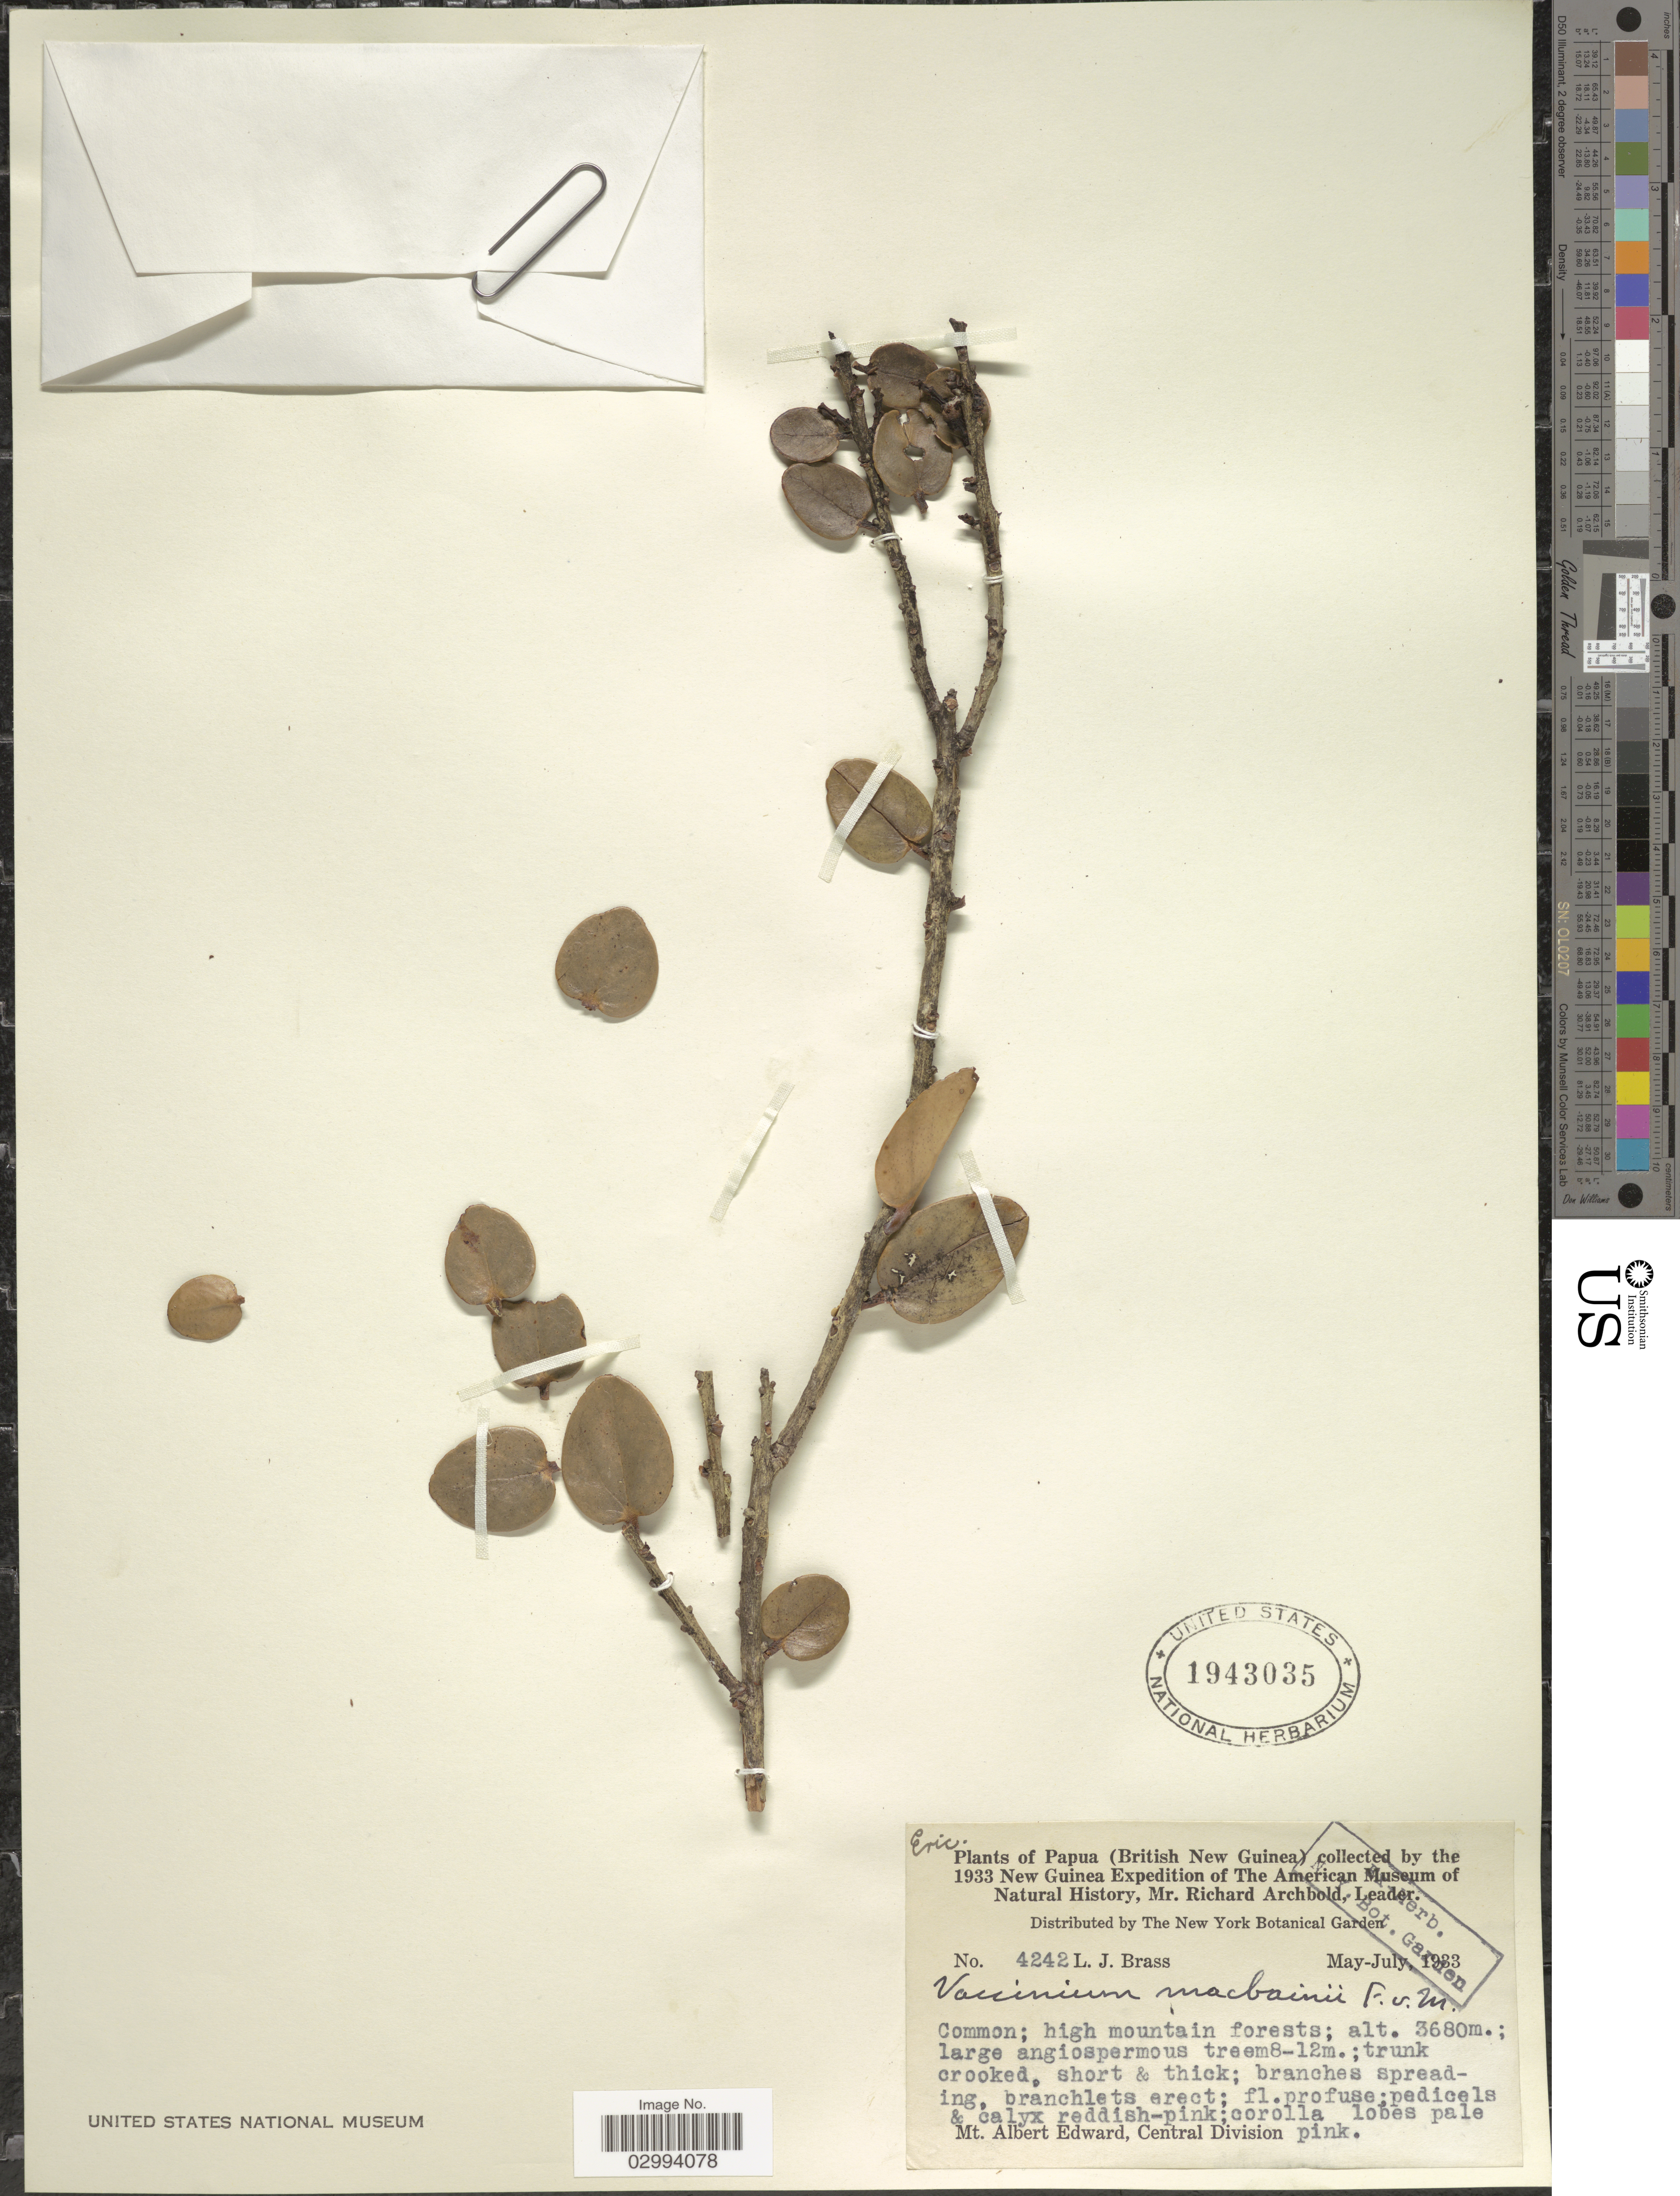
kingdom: Plantae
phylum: Tracheophyta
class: Magnoliopsida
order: Ericales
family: Ericaceae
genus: Dimorphanthera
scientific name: Dimorphanthera macbainii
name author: (F. Muell.) P.F. Stevens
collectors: L. J. Brass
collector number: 4242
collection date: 1933-05/1933-07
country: Papua New Guinea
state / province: Central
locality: Papua (British New Guinea), Mt. Albert Edward, Central Division.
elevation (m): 3680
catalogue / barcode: US 1943035